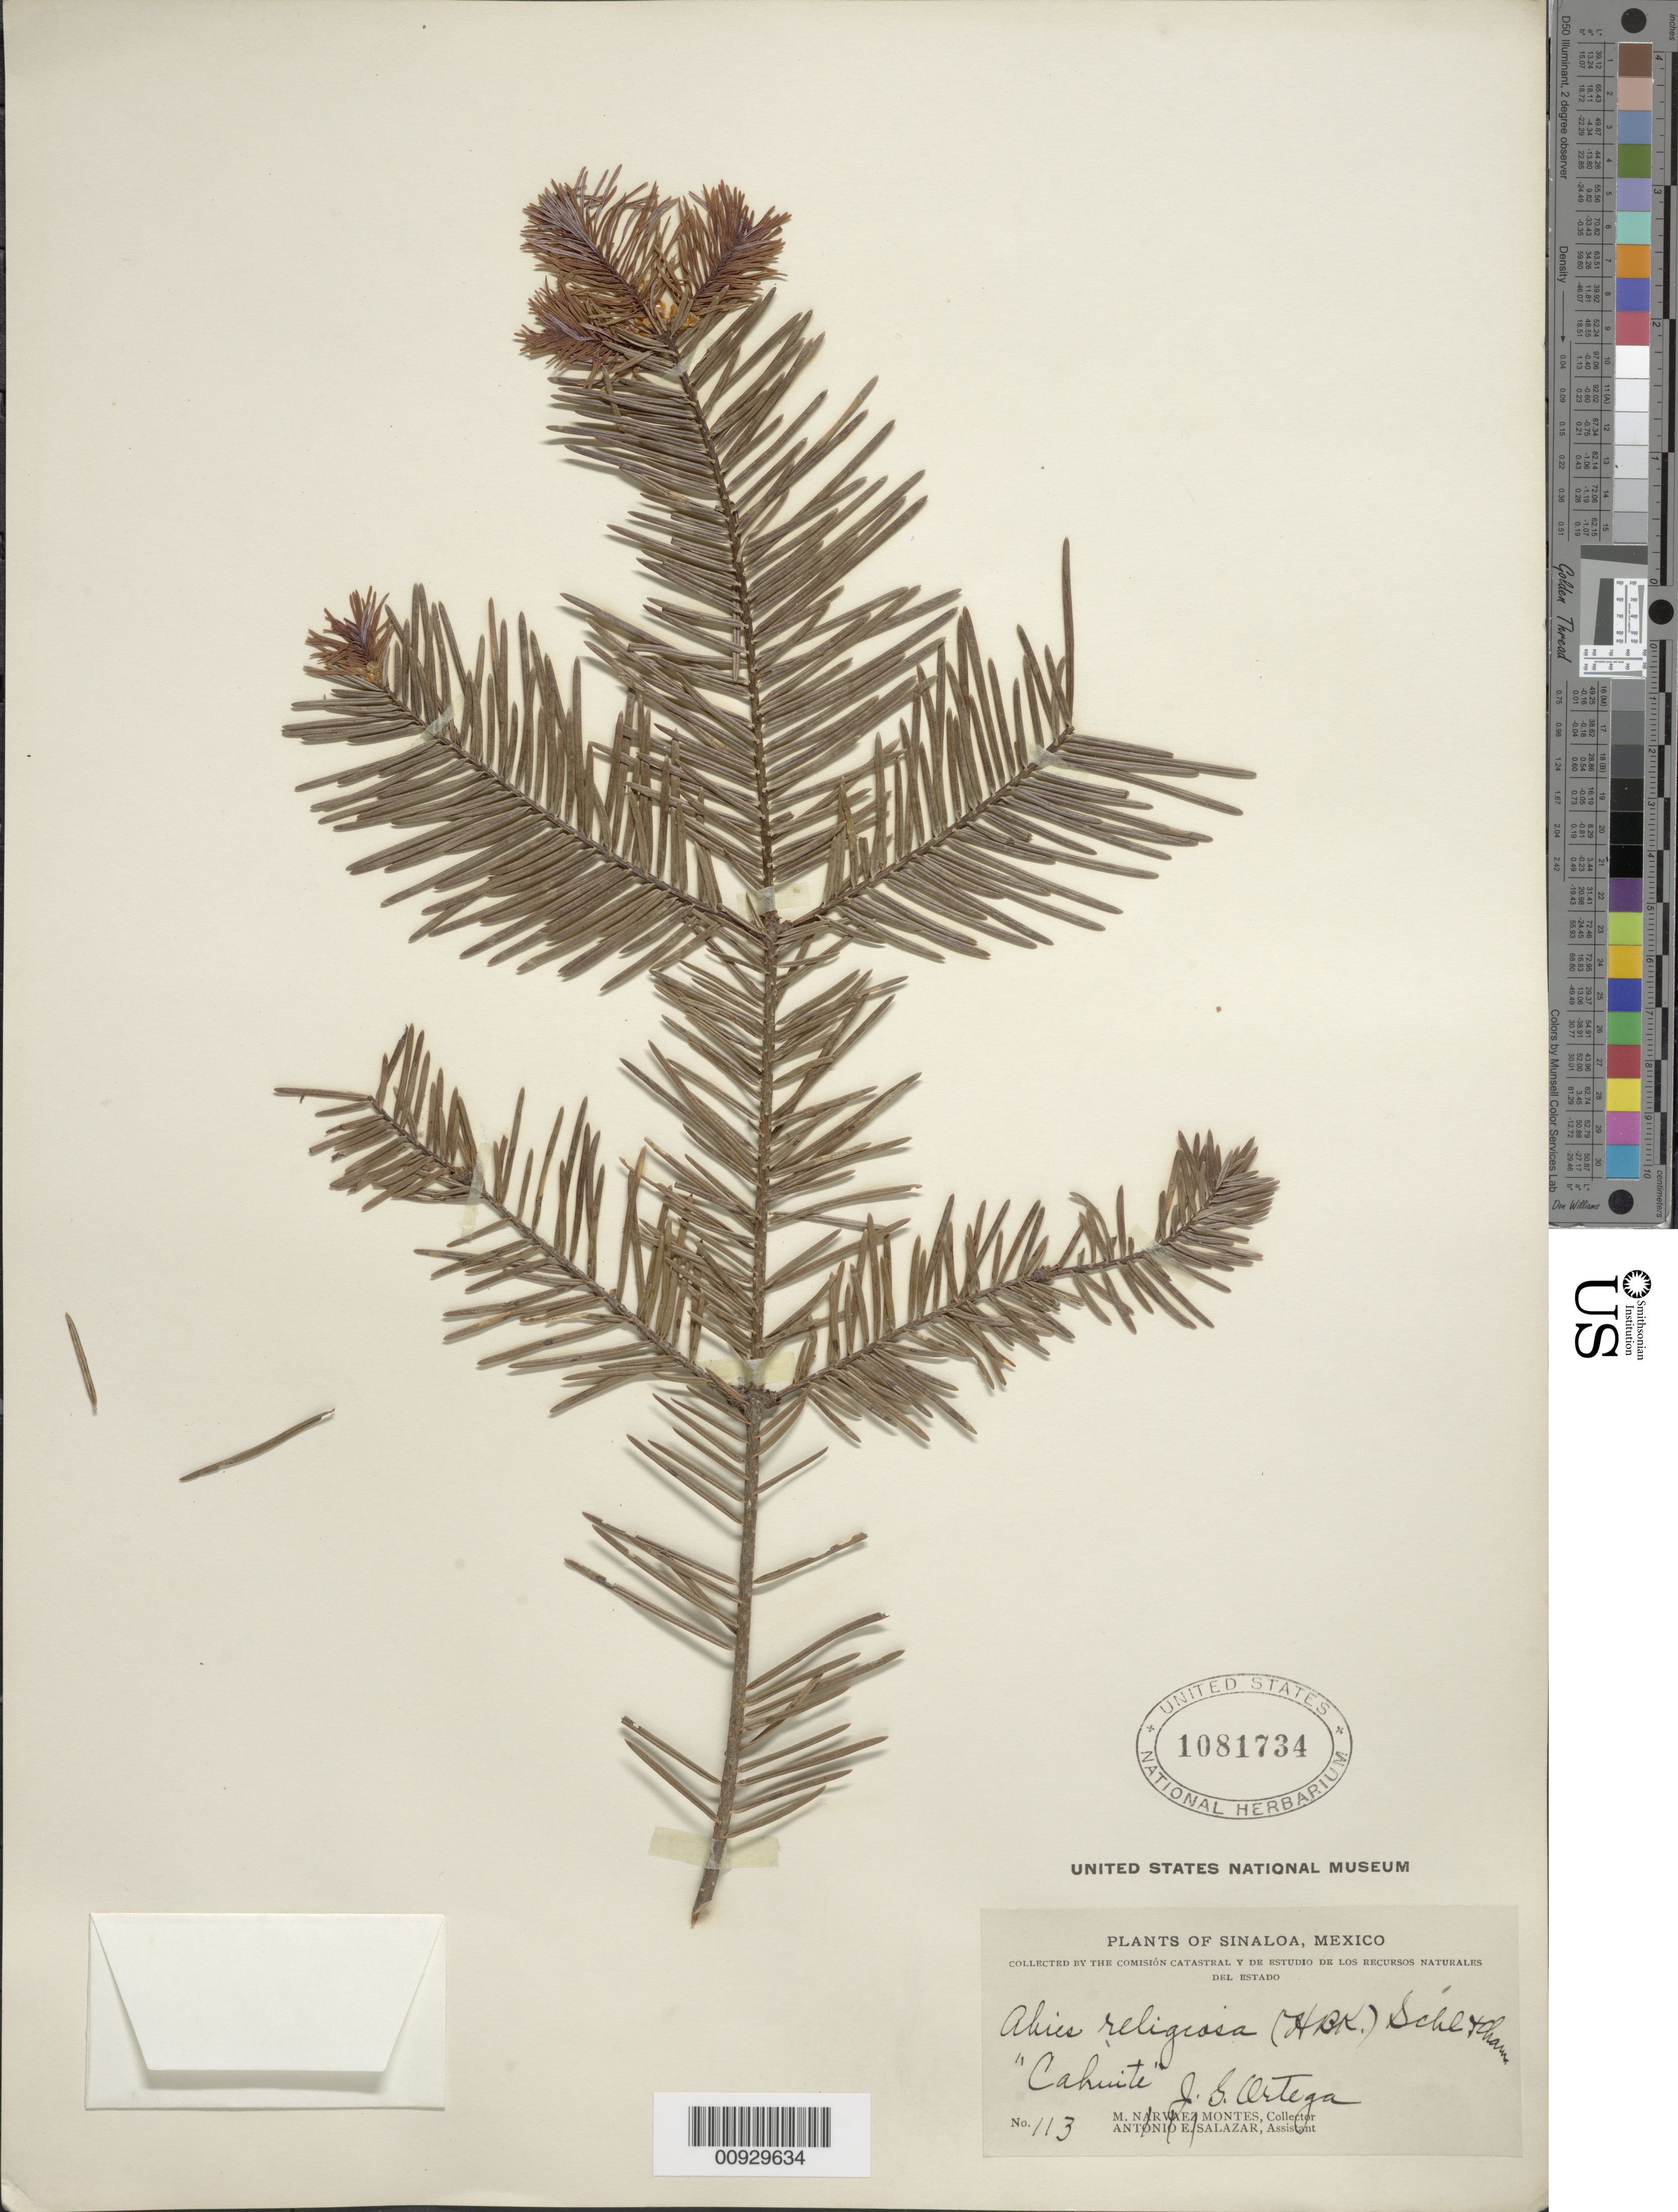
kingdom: Plantae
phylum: Tracheophyta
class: Pinopsida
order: Pinales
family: Pinaceae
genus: Abies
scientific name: Abies religiosa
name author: (Kunth) Schltdl. & Cham.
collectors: J. Ortega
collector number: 113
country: Mexico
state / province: Sinaloa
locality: Sinaloa.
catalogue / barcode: US 1081734